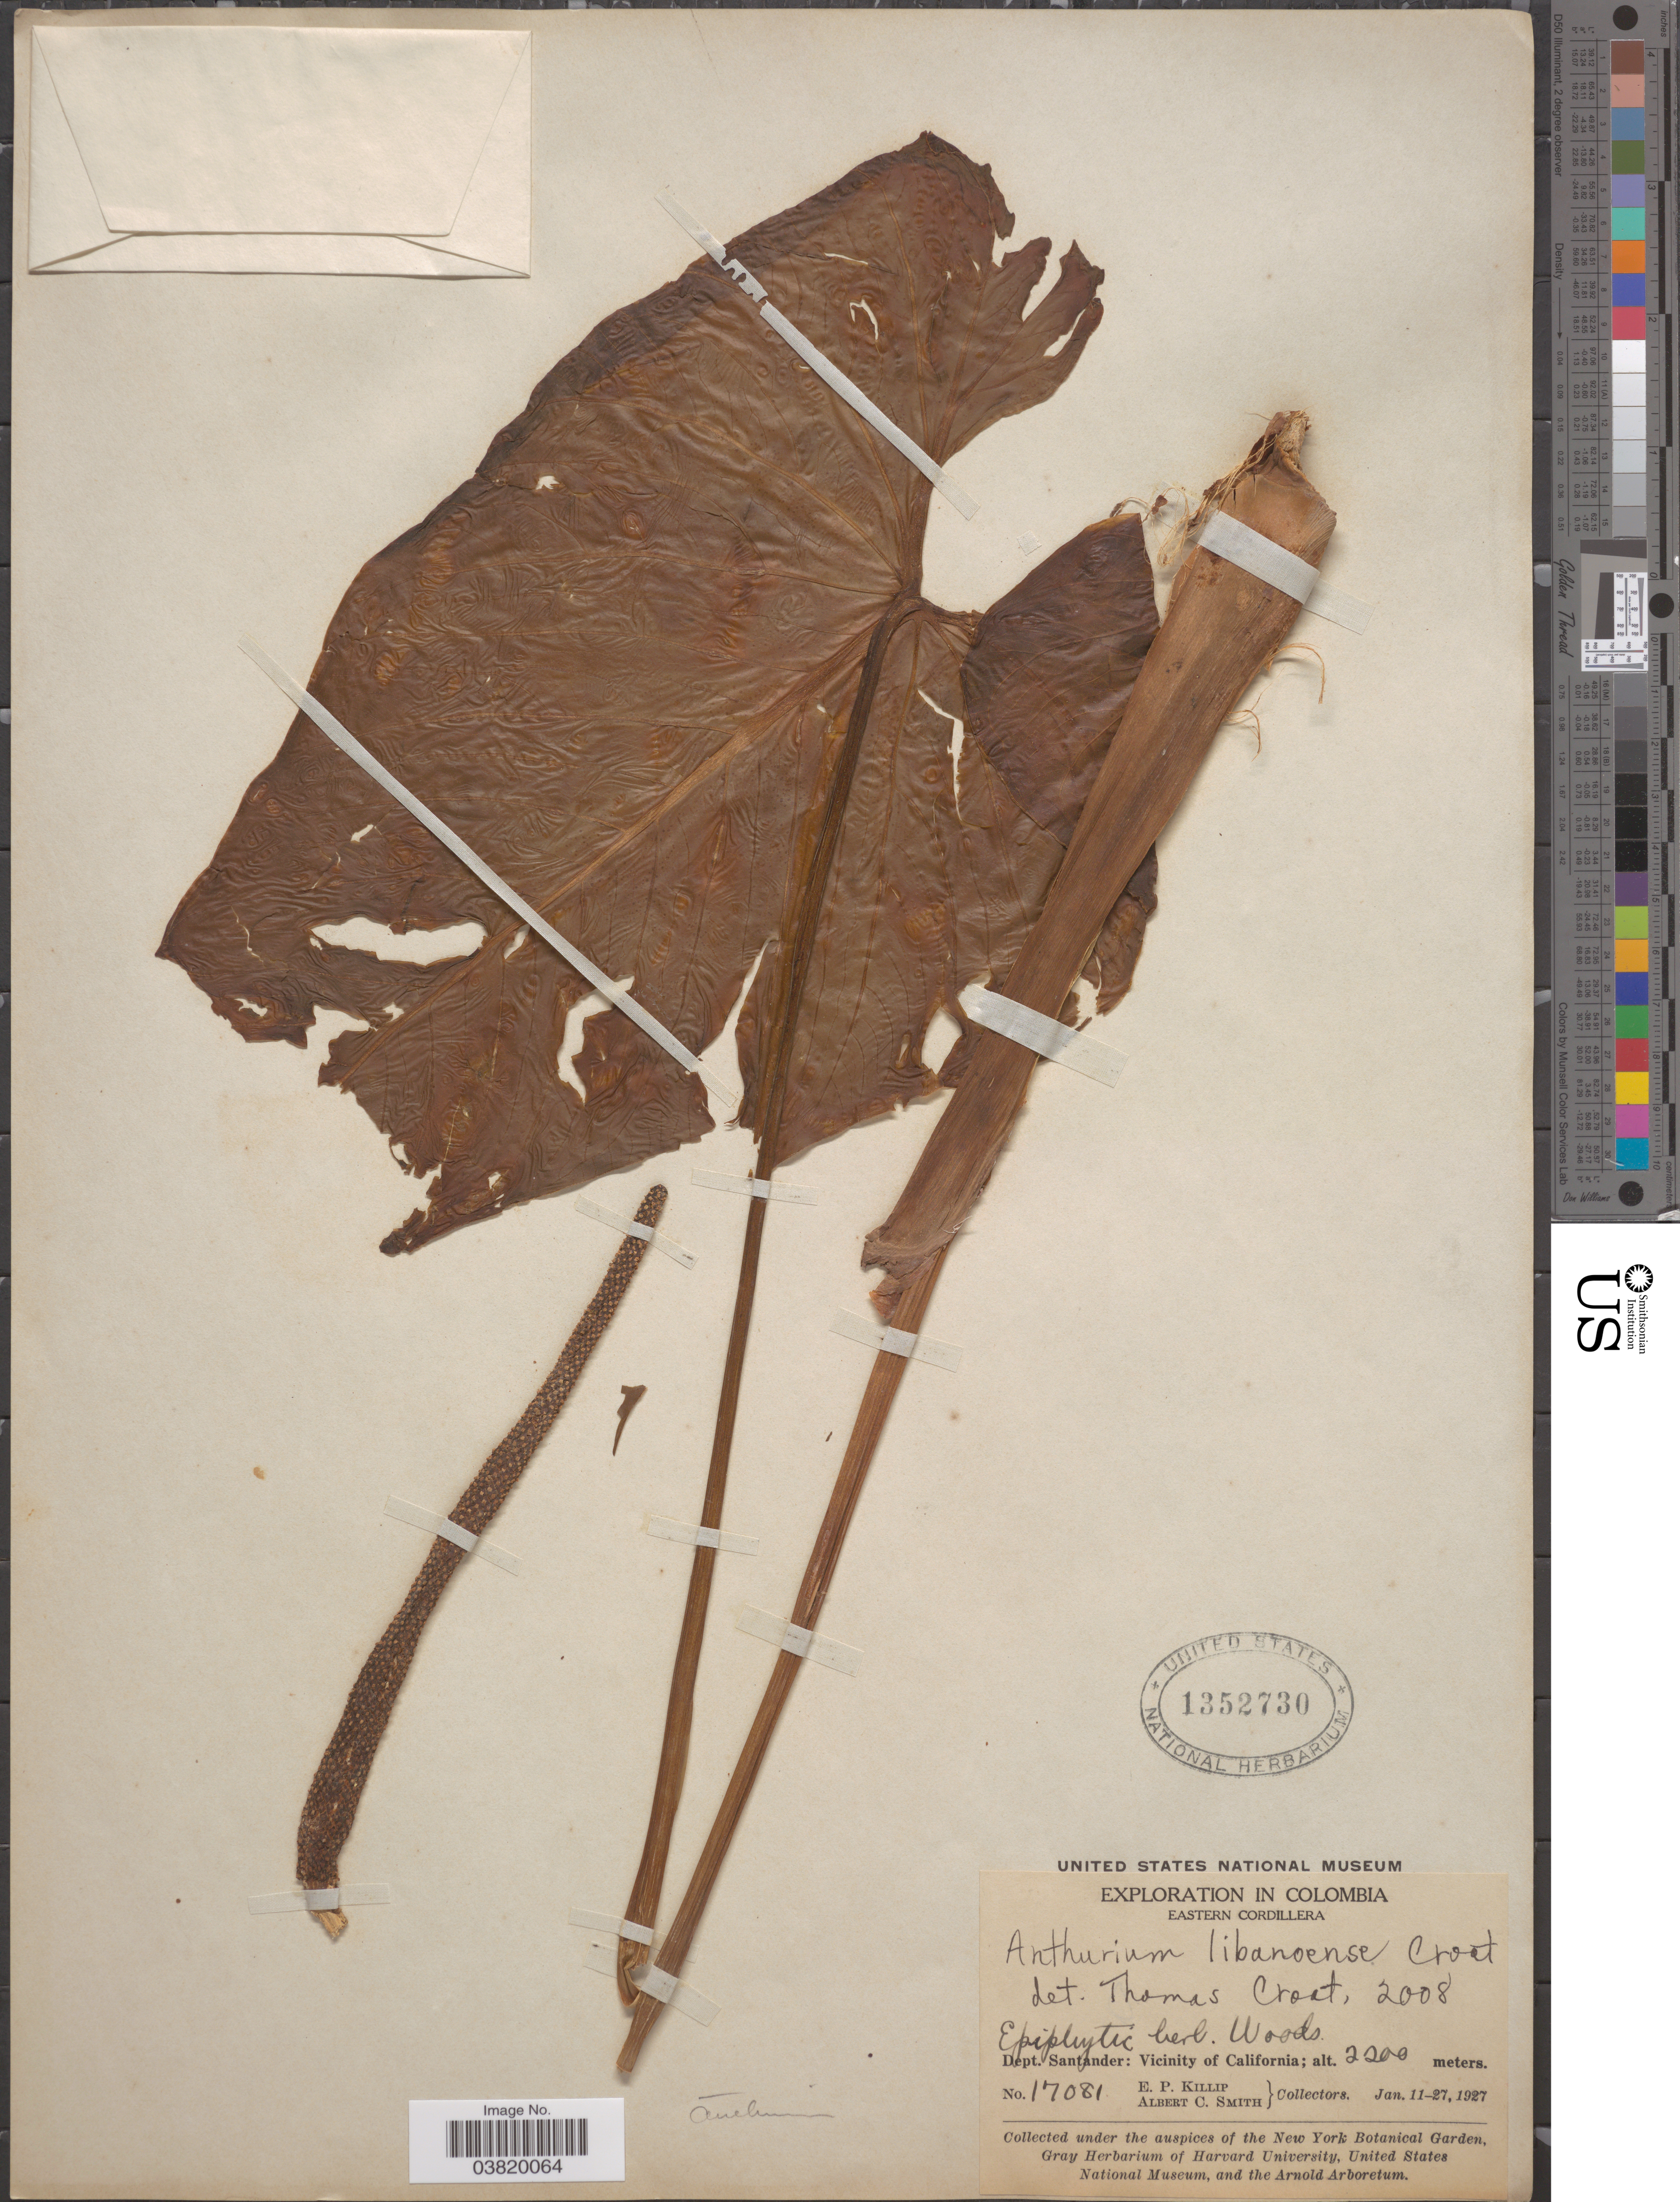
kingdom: Plantae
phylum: Tracheophyta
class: Liliopsida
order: Alismatales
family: Araceae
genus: Anthurium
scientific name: Anthurium libanoense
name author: Croat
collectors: E. P. Killip & A. C. Smith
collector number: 17081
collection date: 1927-01-11/1927-01-27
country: Colombia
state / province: Santander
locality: Eastern Cordillera. Dept. Santander: Vicinity of California.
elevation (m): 2200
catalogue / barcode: US 1352730